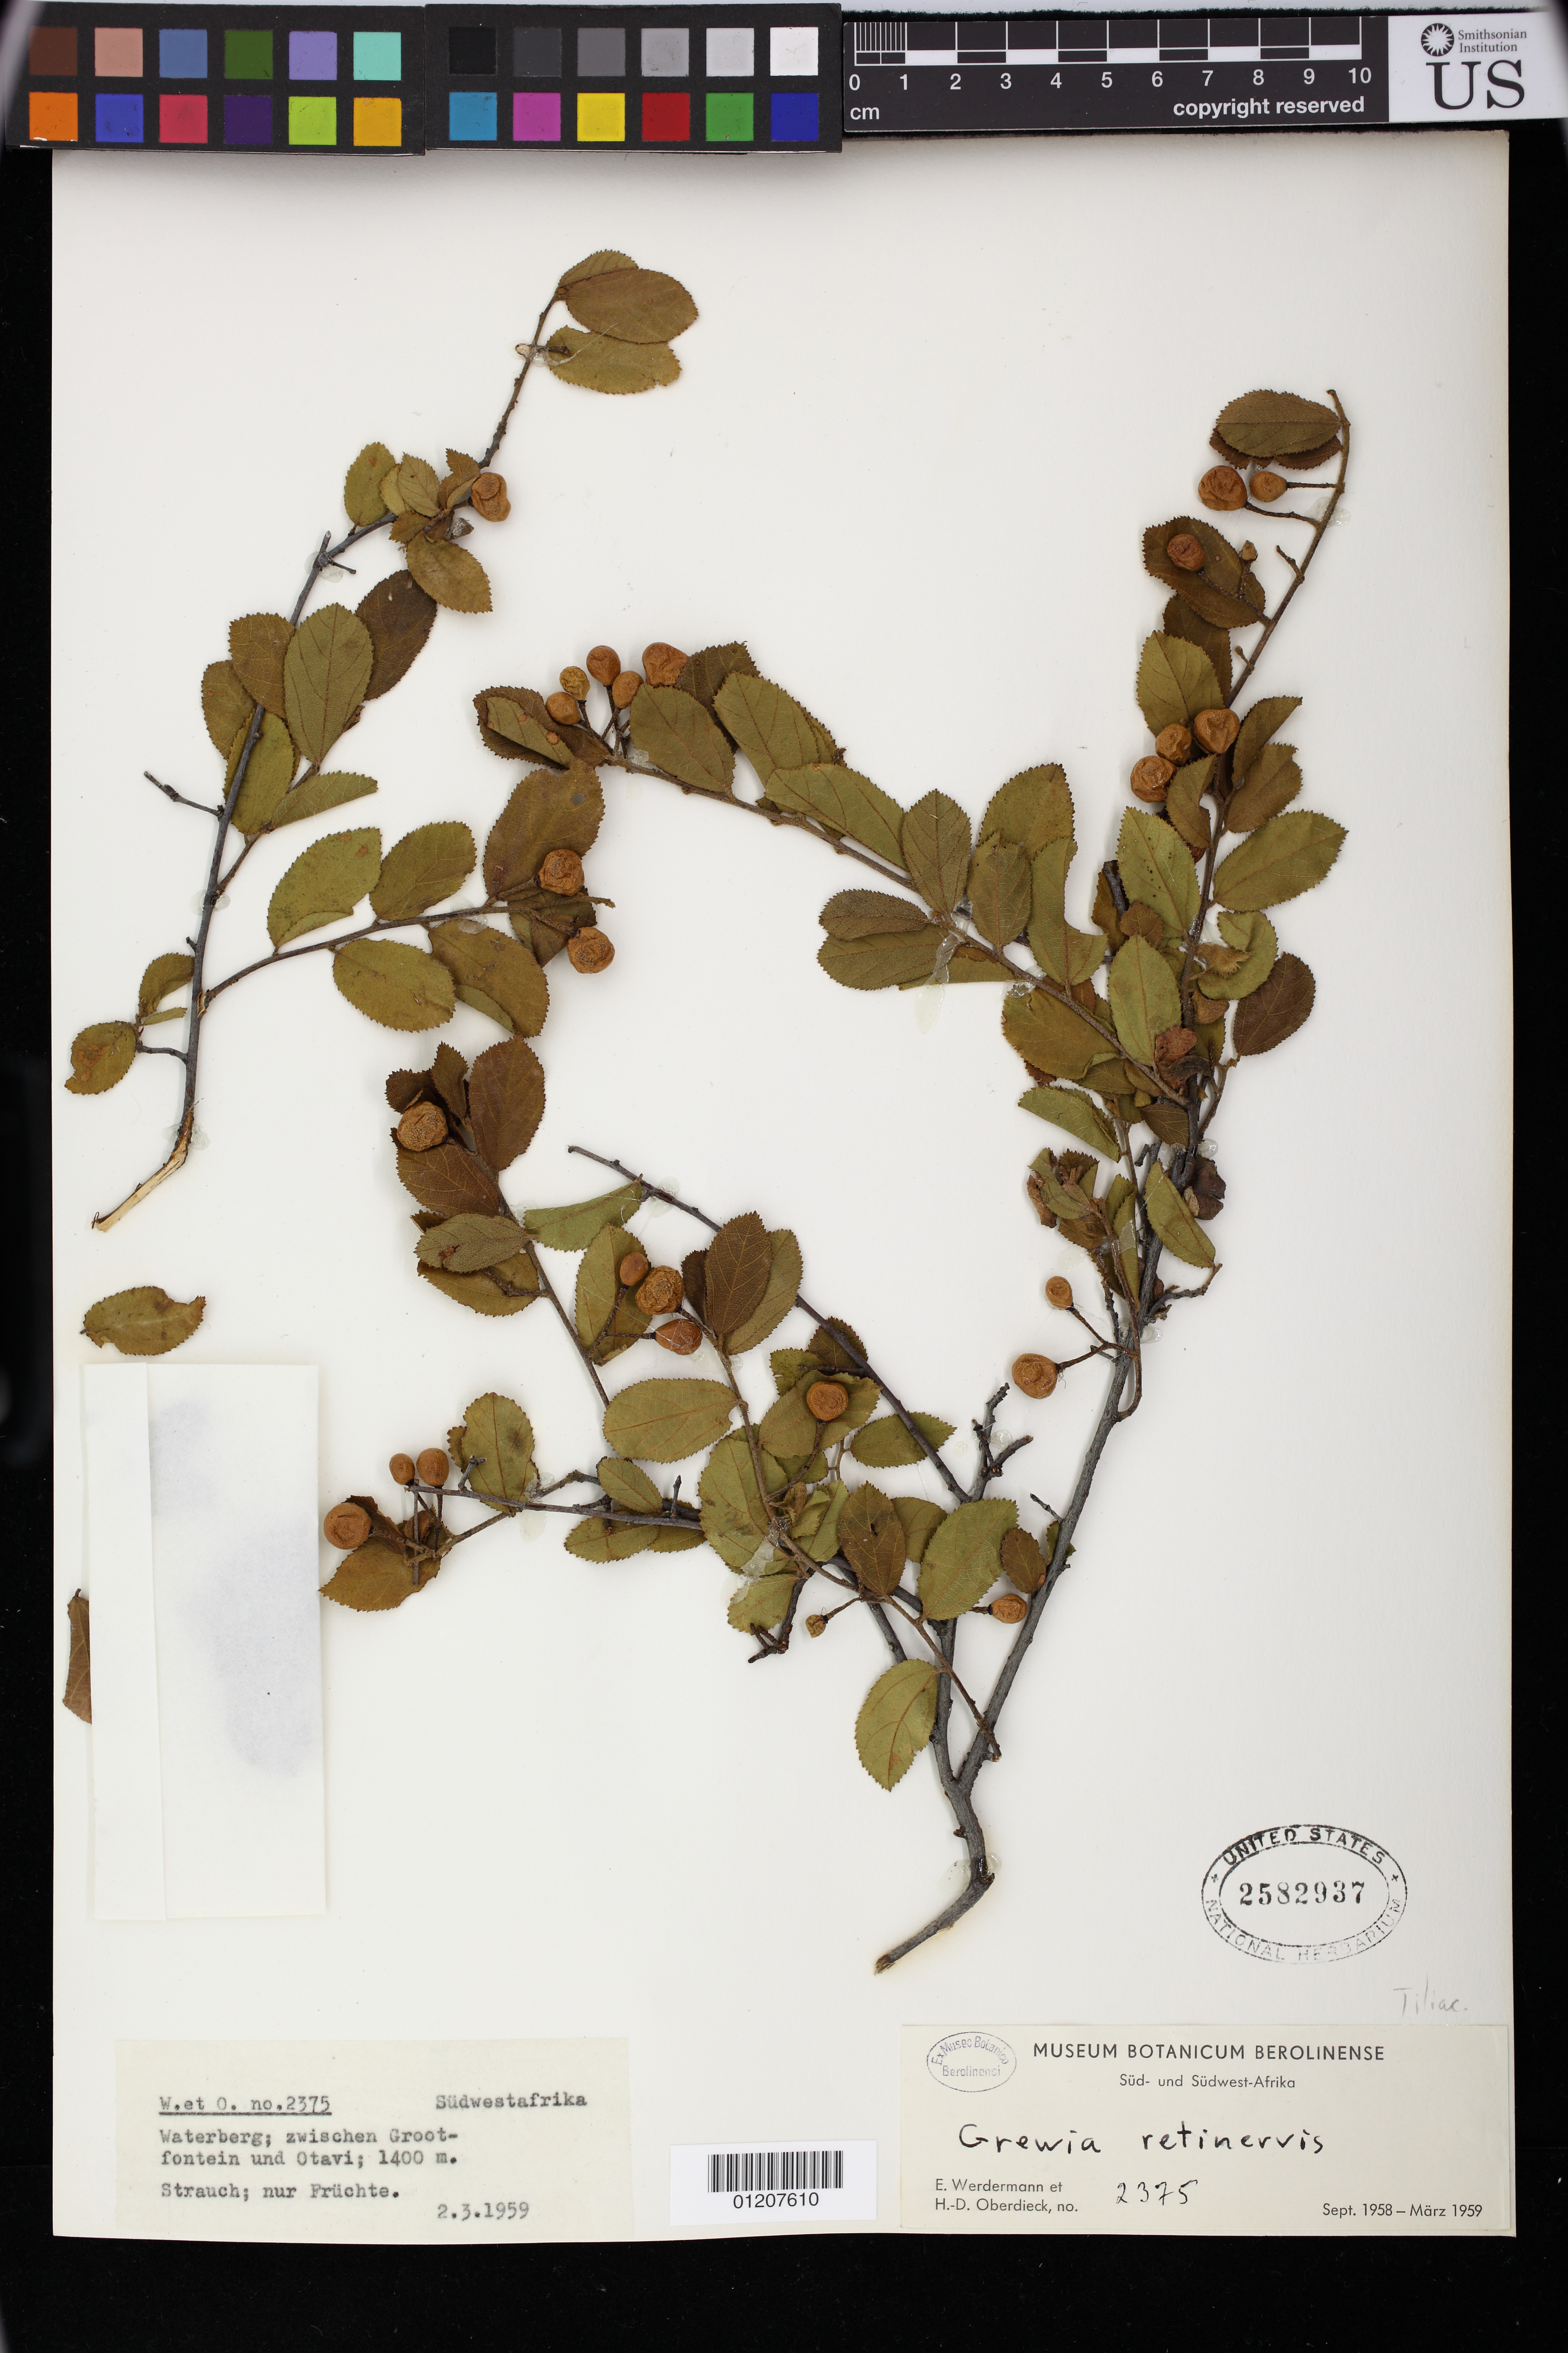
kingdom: Plantae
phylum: Tracheophyta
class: Magnoliopsida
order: Malvales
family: Malvaceae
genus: Grewia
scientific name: Grewia retinervis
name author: Burret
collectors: E. Werdermann & H. Oberdieck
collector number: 2375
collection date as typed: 02 Mar 1959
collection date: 1959-03-02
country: South Africa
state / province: Limpopo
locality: Sudwestafrika: Waterberg; zwischen Grootfontein und Otavi;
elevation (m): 1400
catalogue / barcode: US 2582937